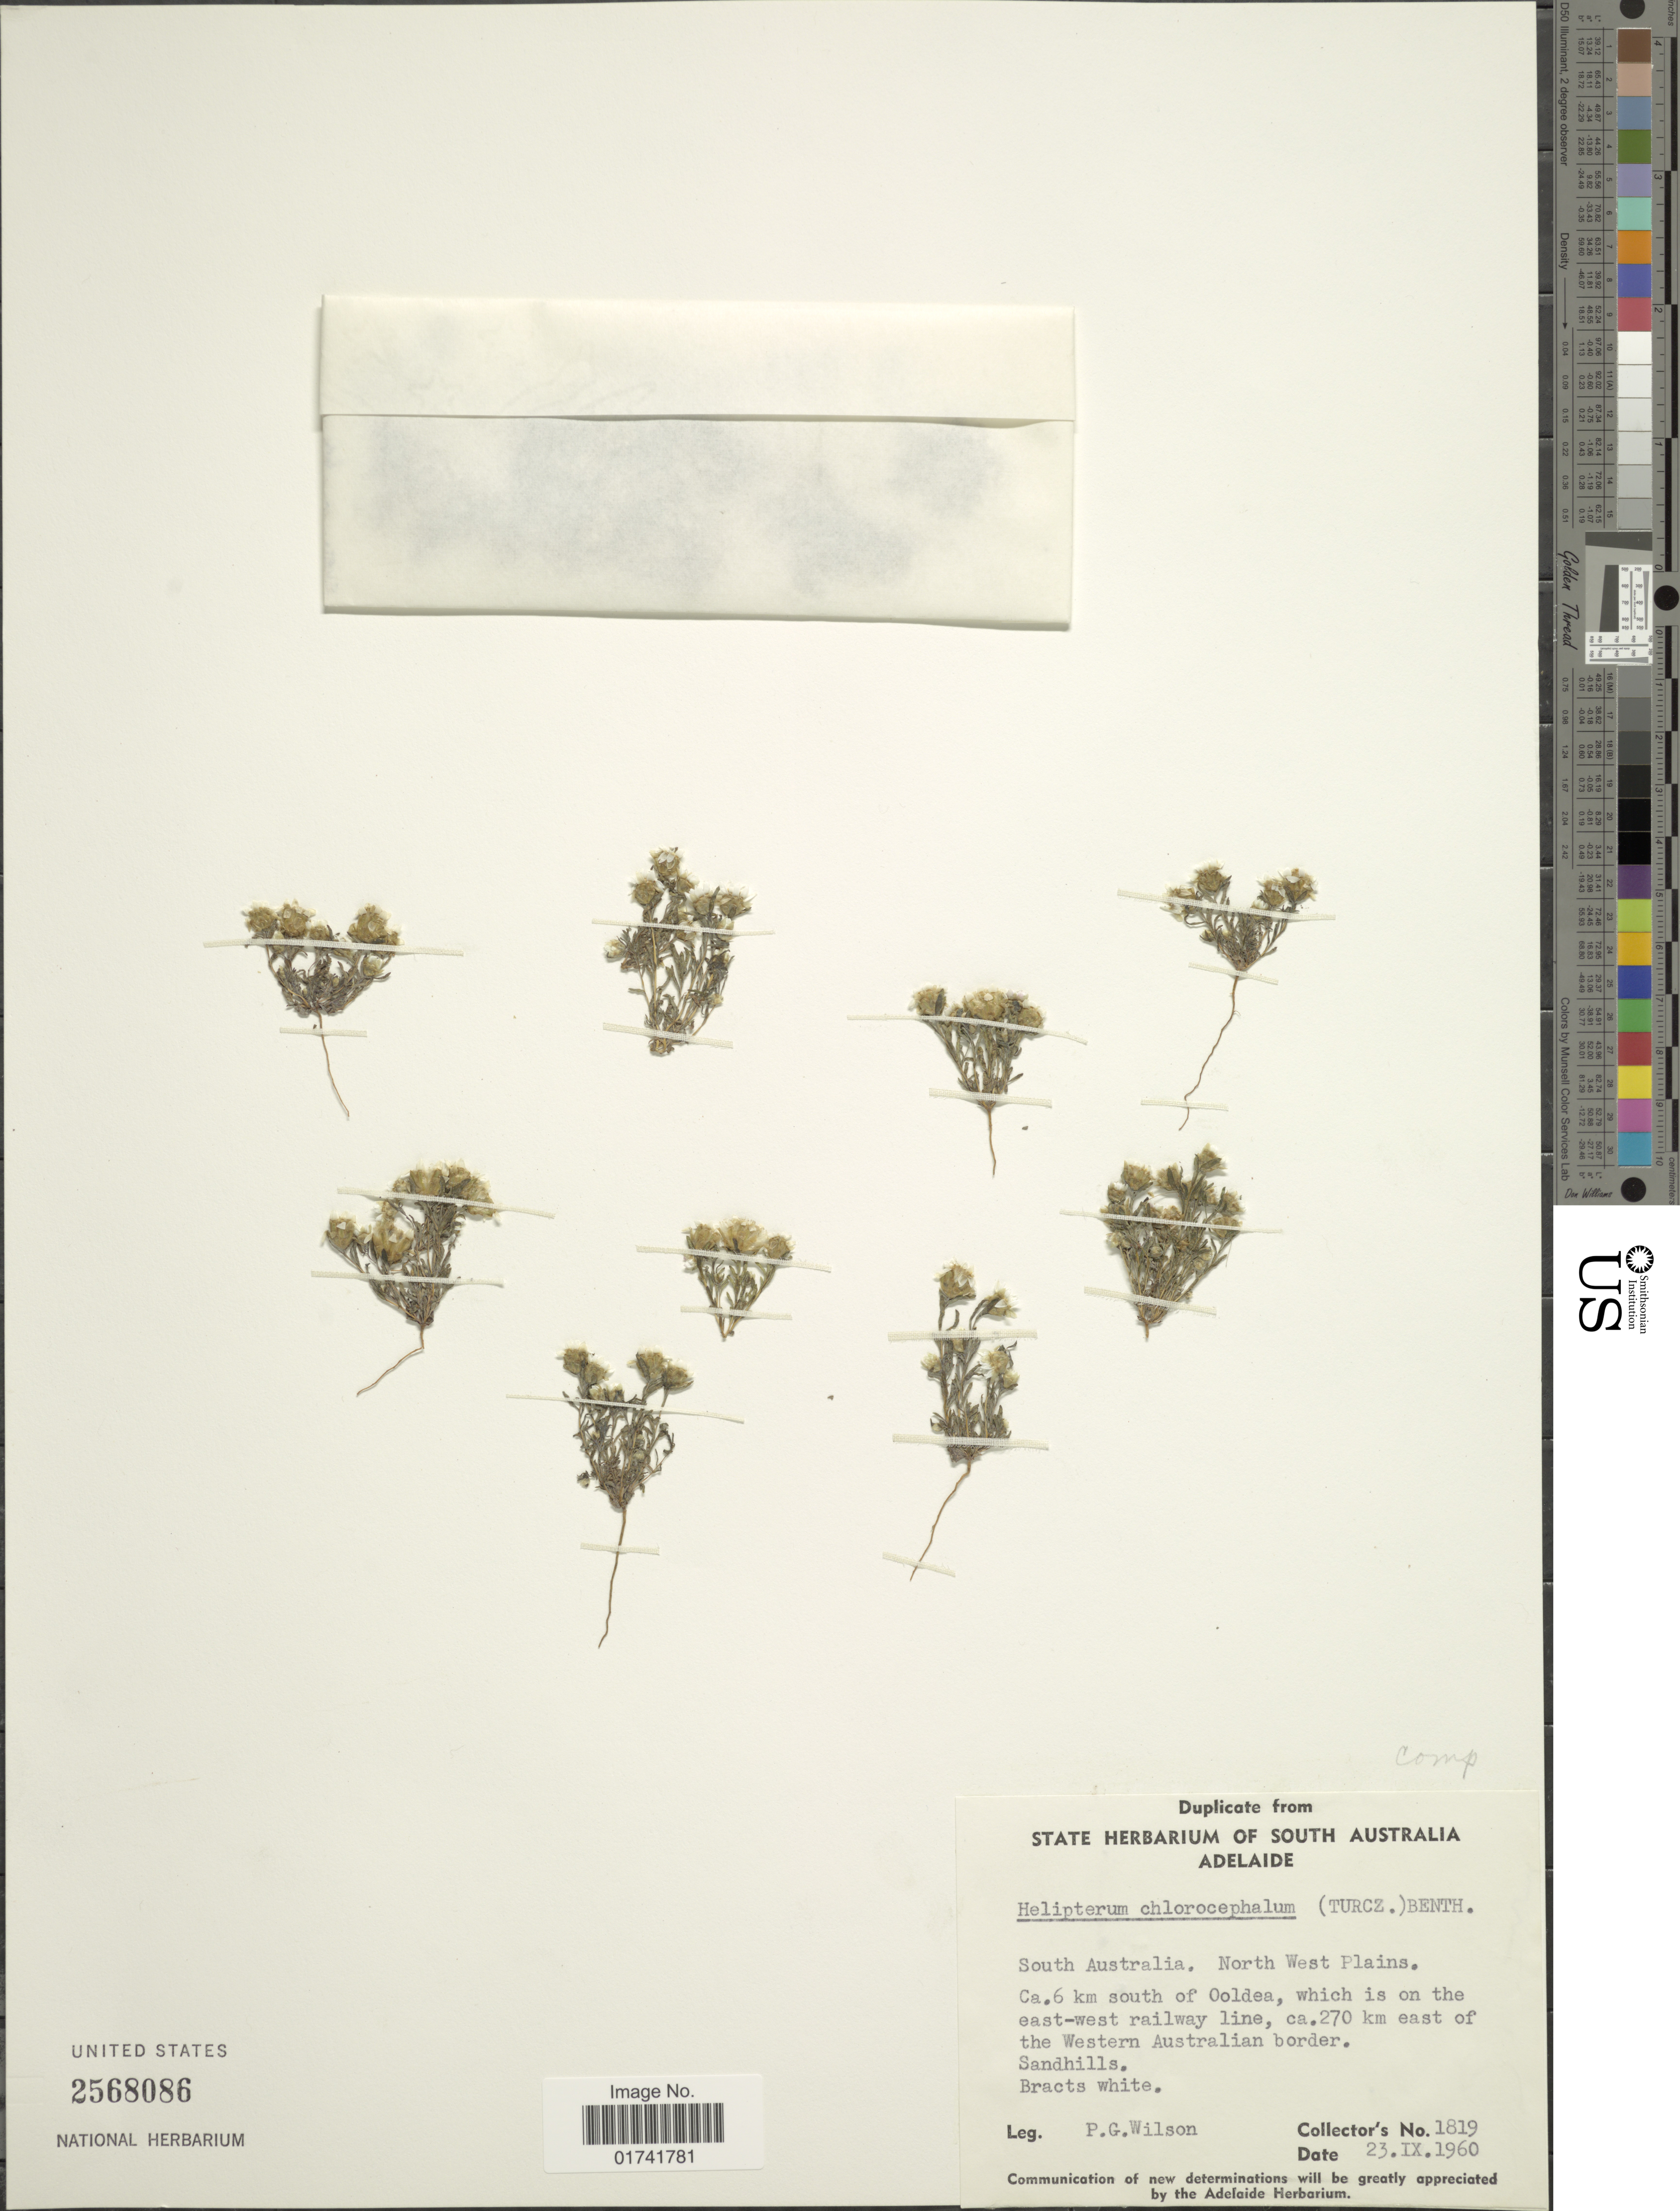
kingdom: Plantae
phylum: Tracheophyta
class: Magnoliopsida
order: Asterales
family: Asteraceae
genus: Rhodanthe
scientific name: Rhodanthe chlorocephala subsp. chlorocephala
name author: (Turcz.) Paul G. Wilson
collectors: P. Wilson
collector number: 1819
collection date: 1960-09-23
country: Australia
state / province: South Australia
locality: North West Plains, ca. 6 km south of Ooldea, which is on the east-west railway line, ca. 270 km east of the Western Australian border, sandhills.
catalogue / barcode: US 2568086